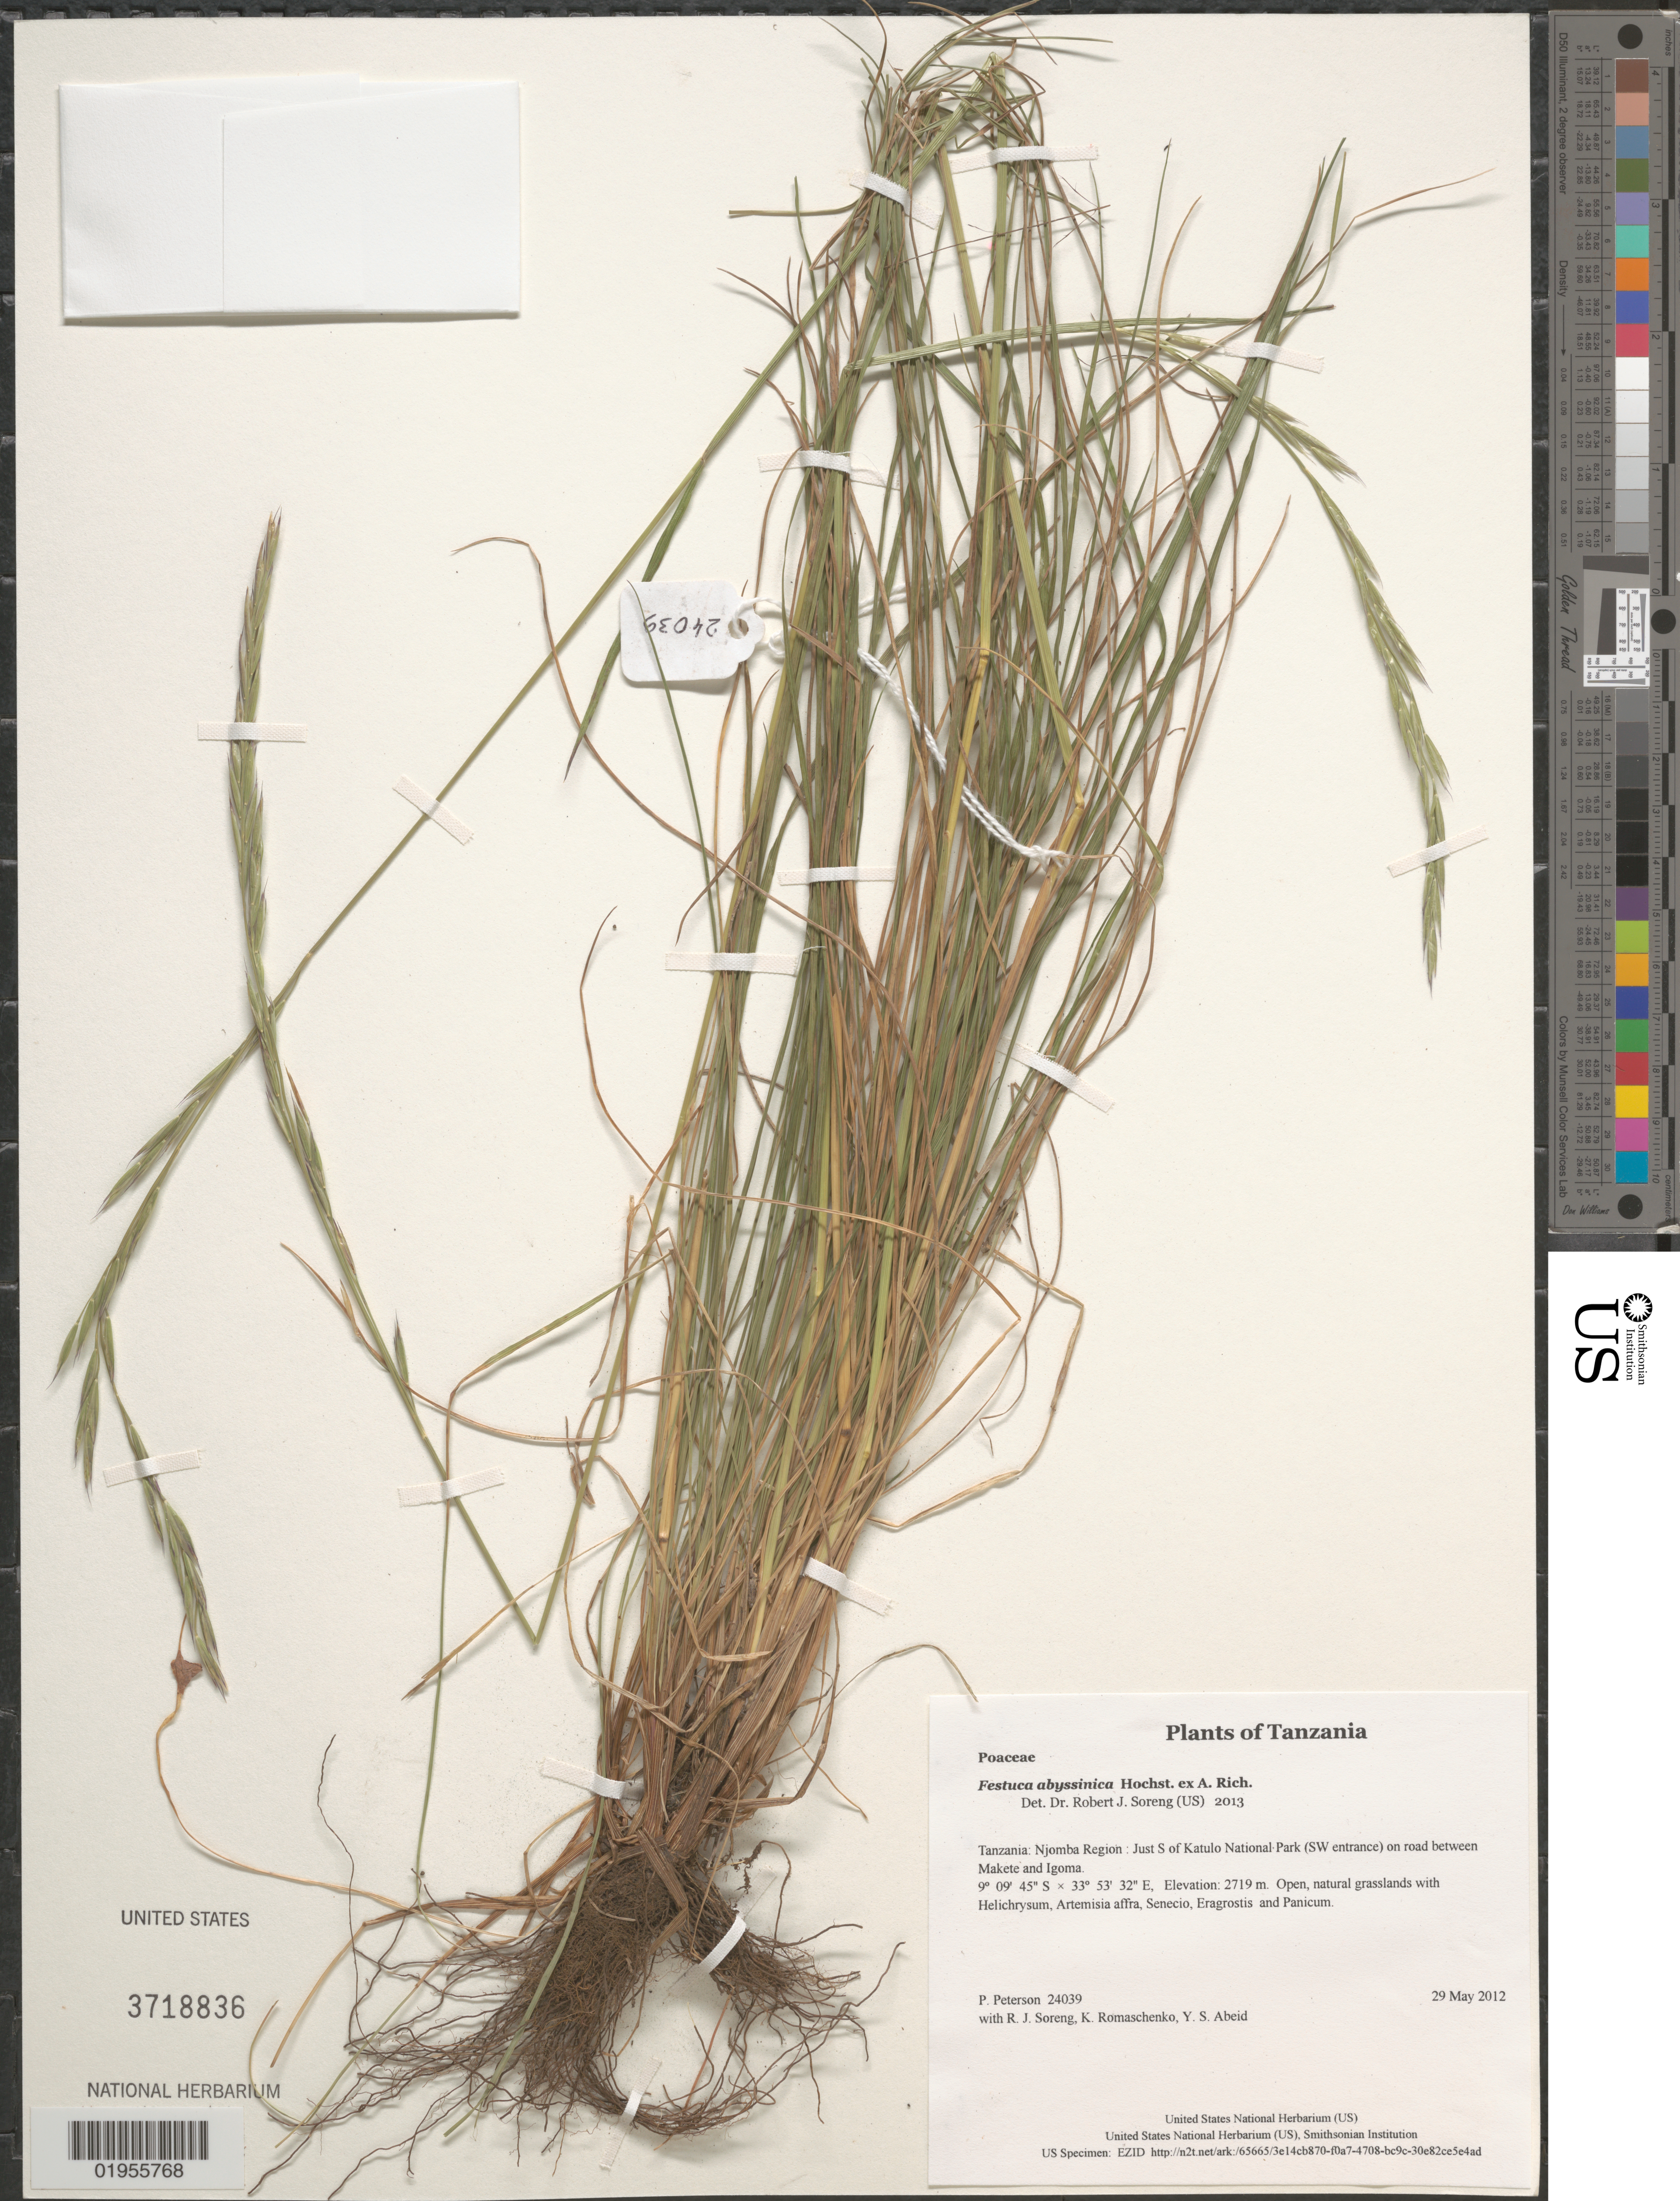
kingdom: Plantae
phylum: Tracheophyta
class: Liliopsida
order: Poales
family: Poaceae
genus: Festuca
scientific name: Festuca abyssinica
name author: Hochst. ex A. Rich.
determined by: Soreng, Robert J., Research Associate (BOT), Smithsonian Institution - National Museum of Natural History (UNITED STATES)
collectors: P. M. Peterson, R. J. Soreng, K. Romaschenko & Y. Abeid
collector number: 24039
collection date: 2012-05-29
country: Tanzania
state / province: Njombe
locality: Just S of Katulo National Park (SW entrance) on road between Makete and Igoma.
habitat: Open, natural grasslands with Helichrysum, Artemisia affra, Senecio, Eragrostis and Panicum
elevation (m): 2719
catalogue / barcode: US 3718836